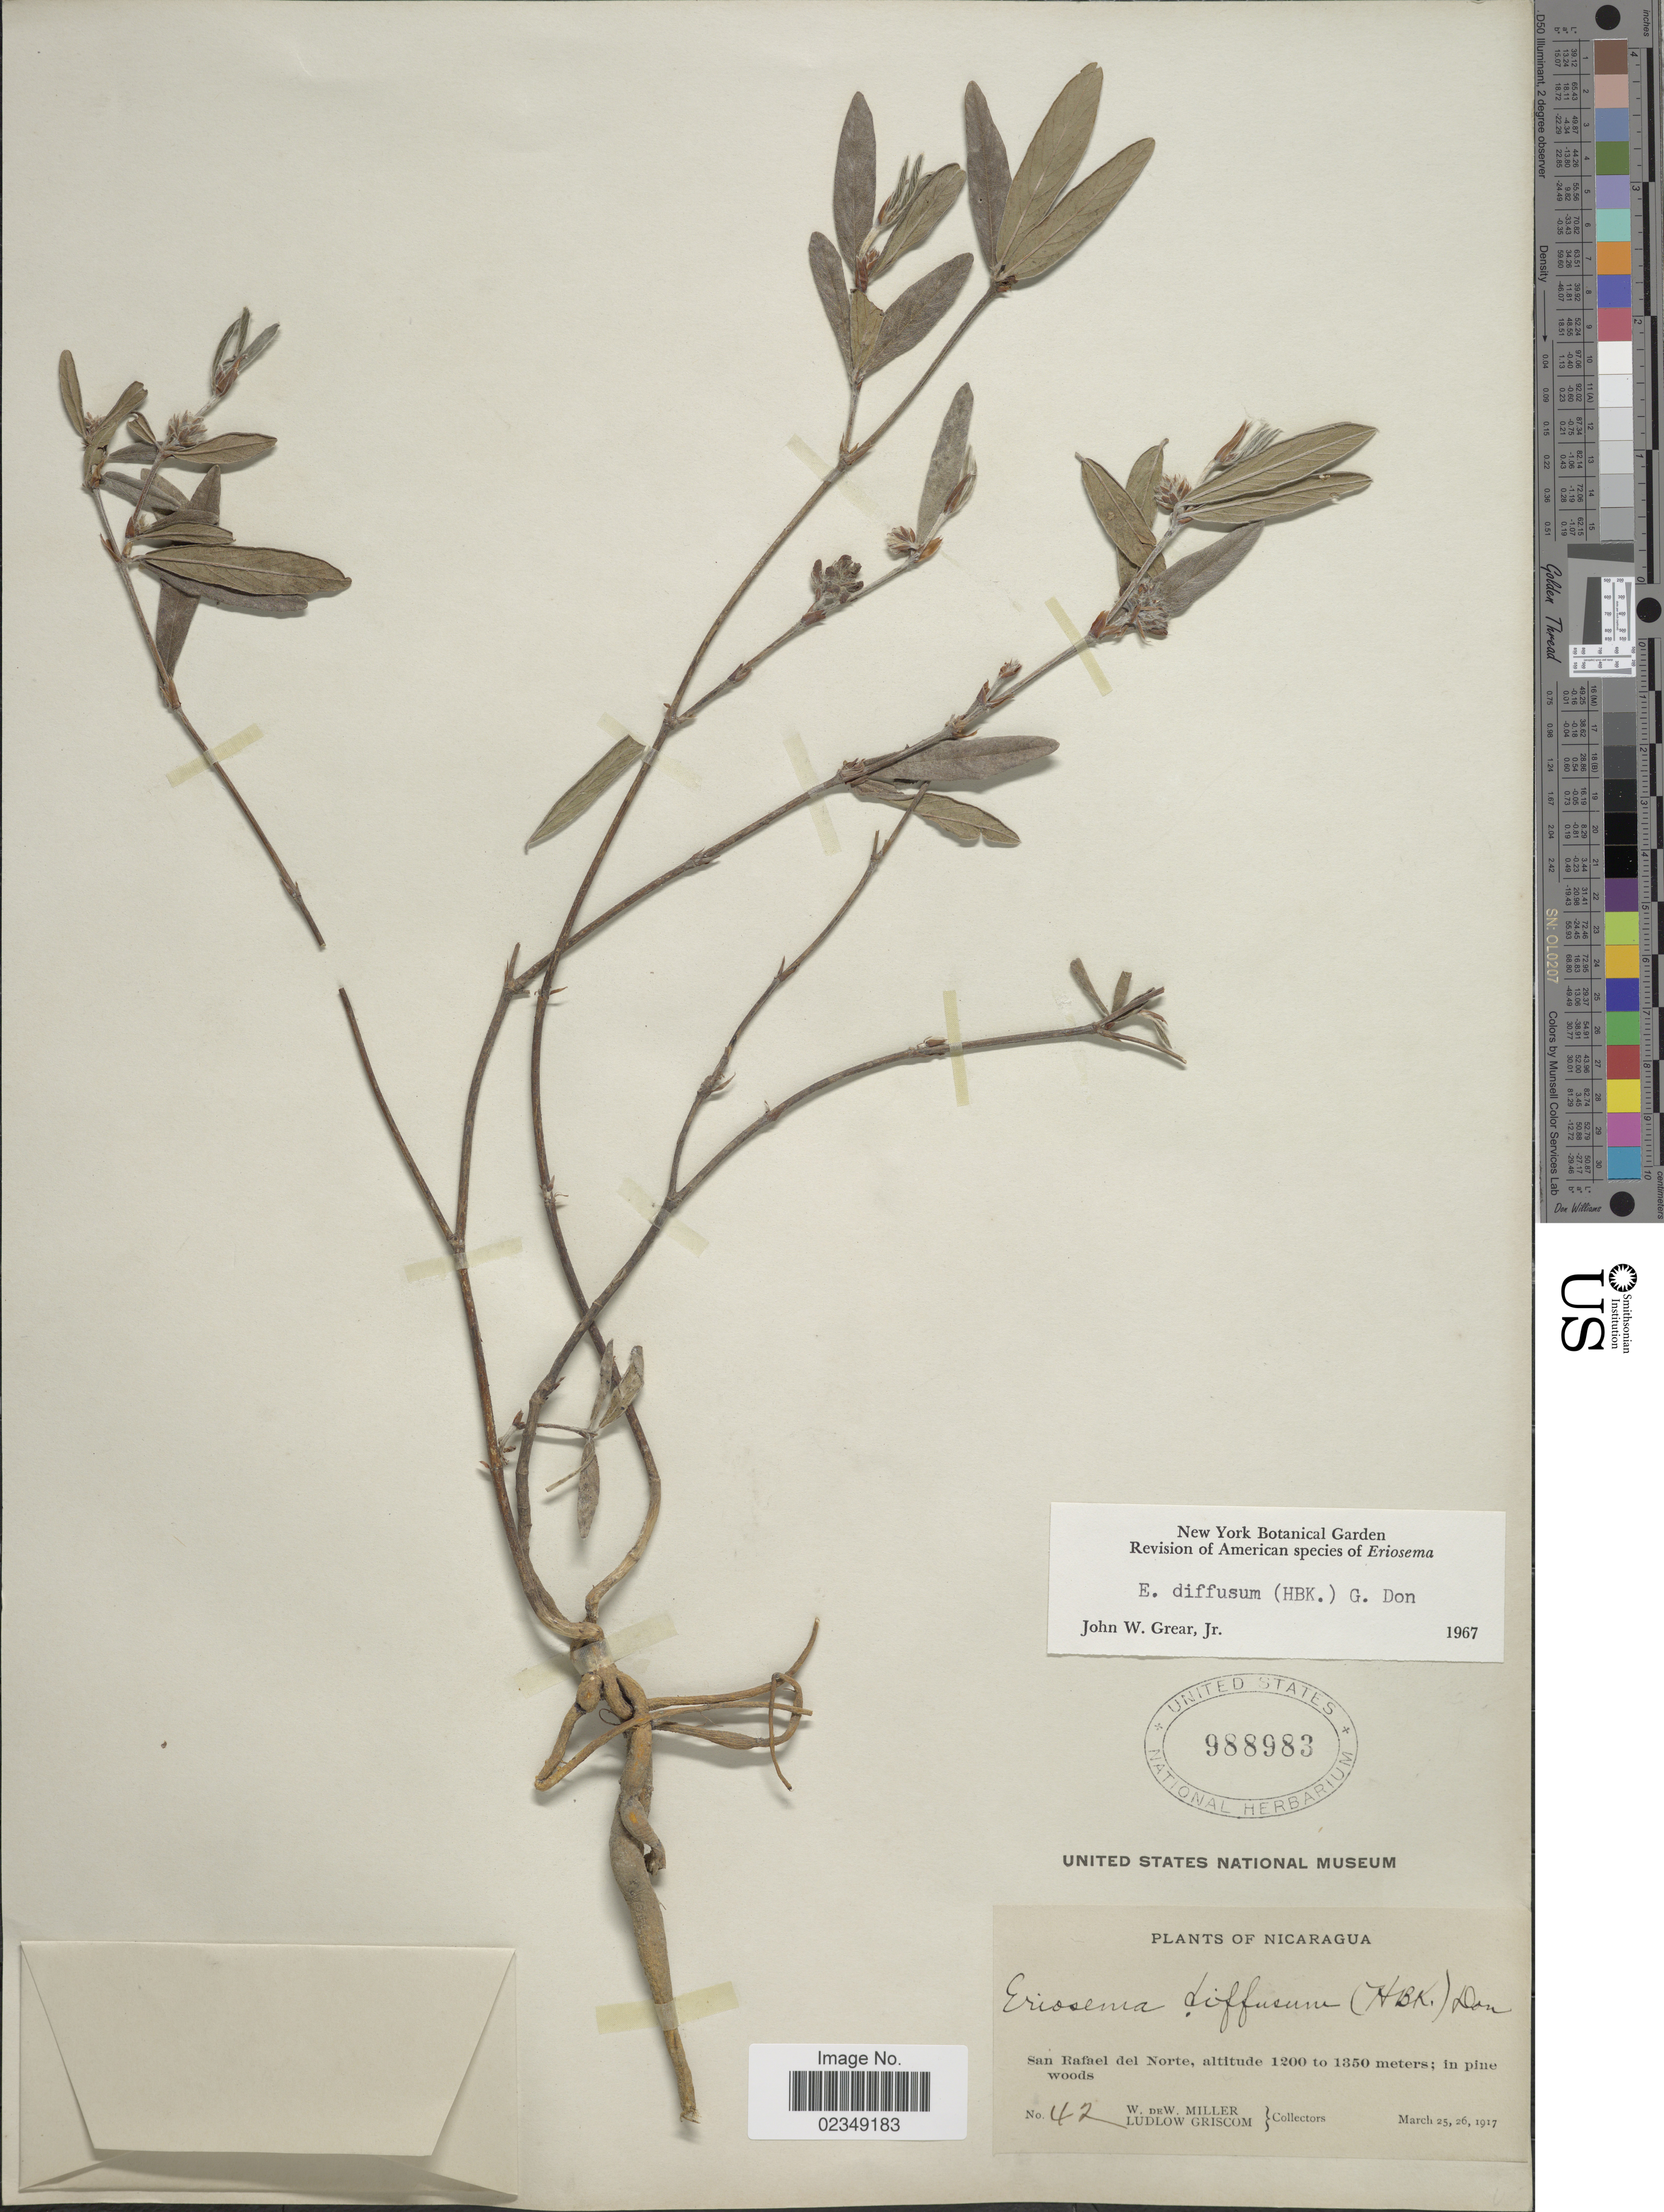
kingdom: Plantae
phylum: Tracheophyta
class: Magnoliopsida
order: Fabales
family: Fabaceae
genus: Eriosema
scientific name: Eriosema diffusum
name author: (Kunth) G. Don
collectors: W. D. Miller & L. Griscom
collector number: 42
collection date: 1917-03-25/1917-03-26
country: Nicaragua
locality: San Rafael del Norte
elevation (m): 1200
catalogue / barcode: US 988983